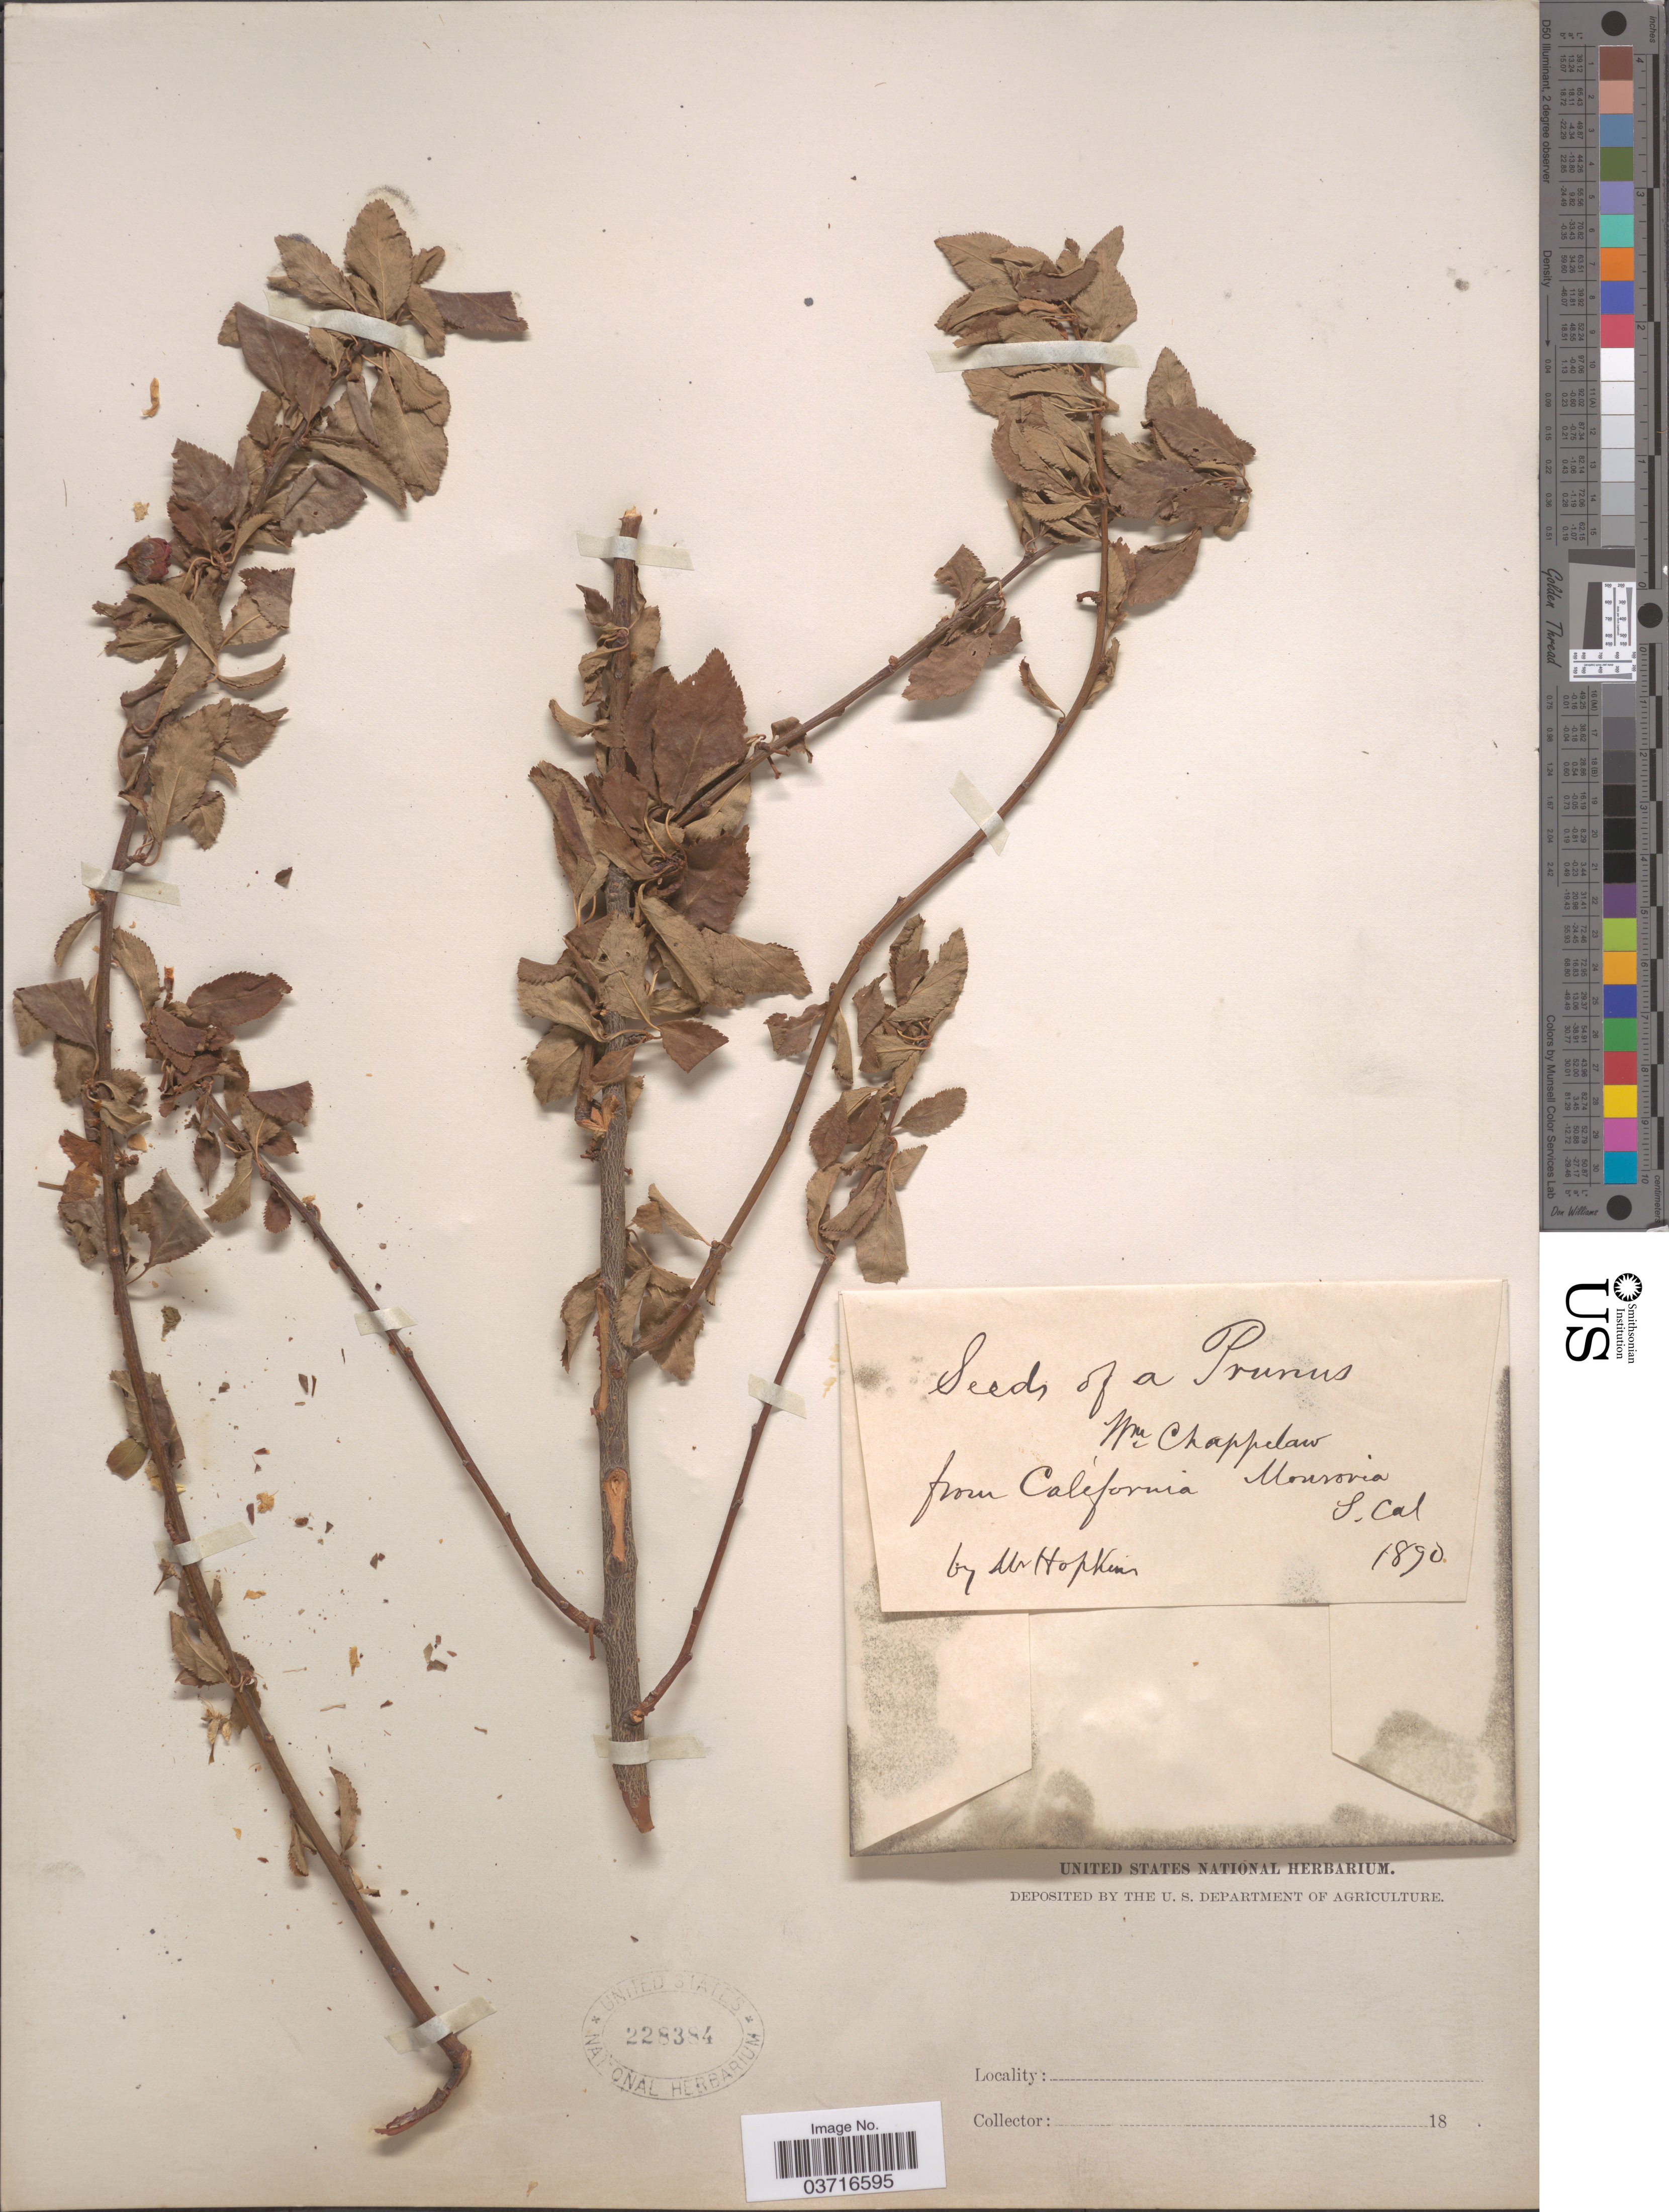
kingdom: Plantae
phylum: Tracheophyta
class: Magnoliopsida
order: Rosales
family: Rosaceae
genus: Prunus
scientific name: Prunus sp.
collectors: -. Hopkins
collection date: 1890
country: United States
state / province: California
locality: Monrovia. S. Cal. Wm. Chappelaw. [unsure placement]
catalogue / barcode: US 228384